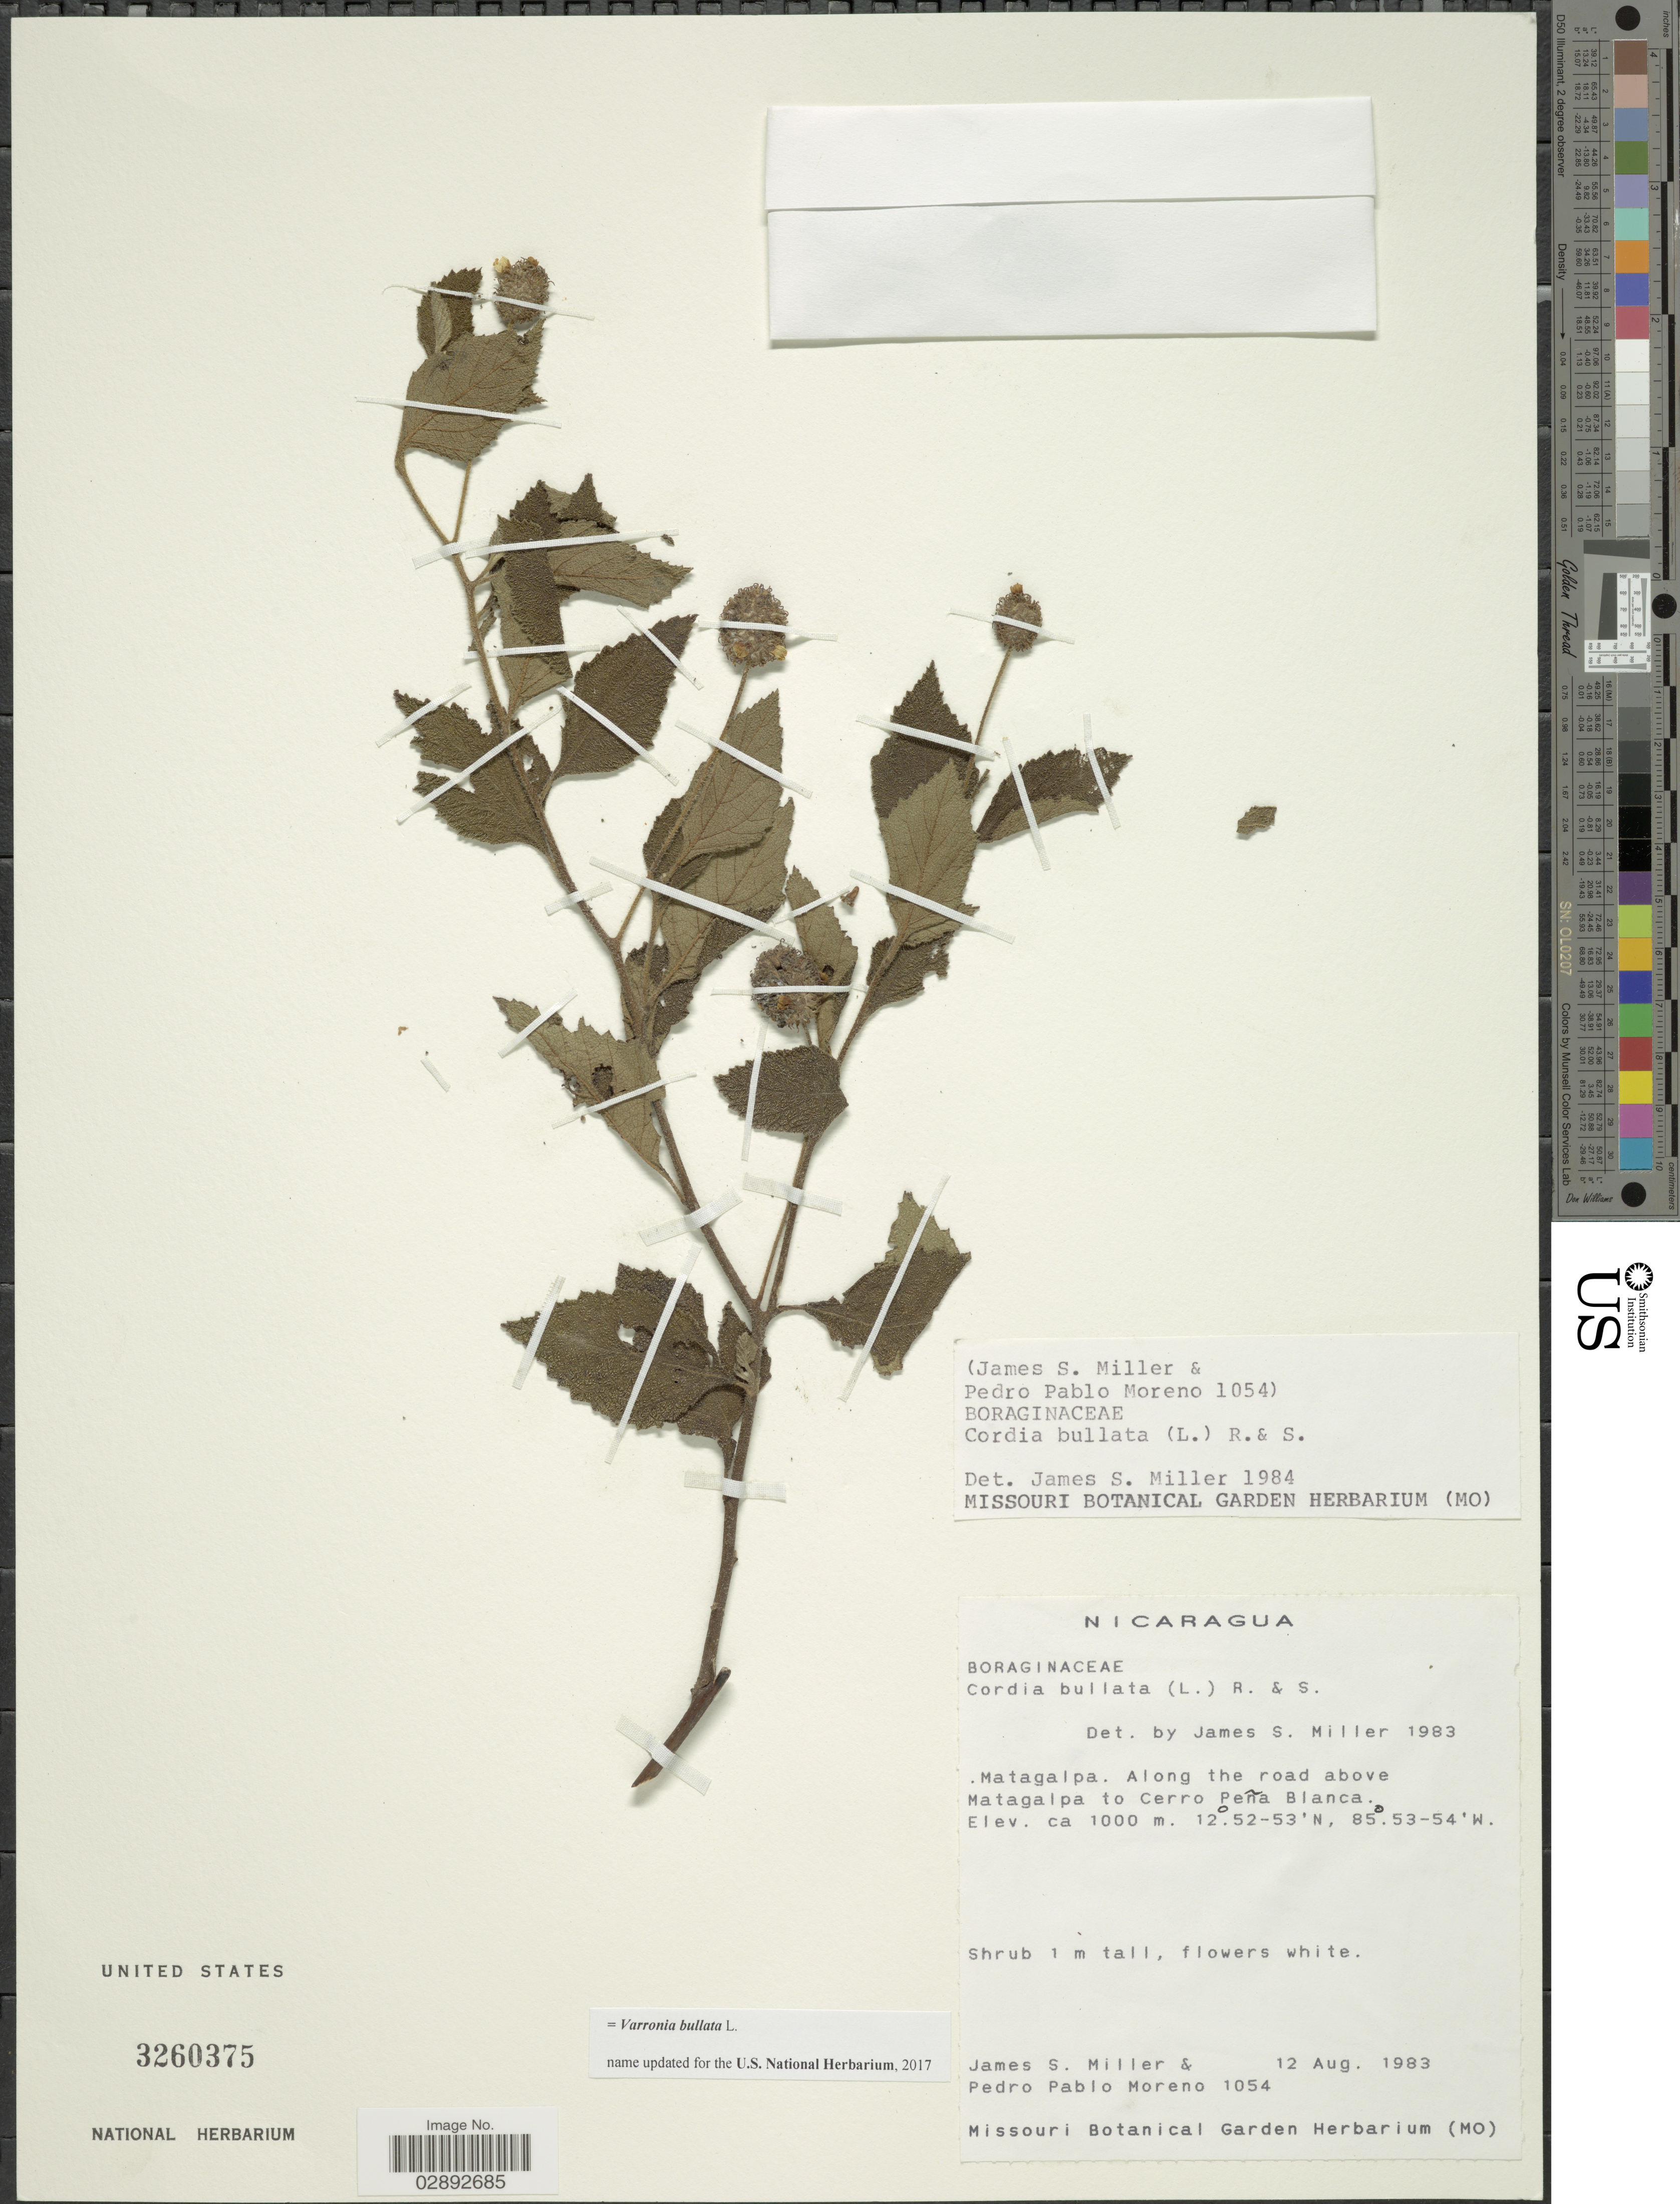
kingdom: Plantae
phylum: Tracheophyta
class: Magnoliopsida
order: Boraginales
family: Cordiaceae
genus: Varronia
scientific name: Varronia bullata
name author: L.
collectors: J. S. Miller & P. Moreno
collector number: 1054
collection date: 1983-08-12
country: Nicaragua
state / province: Matagalpa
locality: Along the road above Matagalpa to Cerro Peña Blanca.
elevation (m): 1000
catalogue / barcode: US 3260375